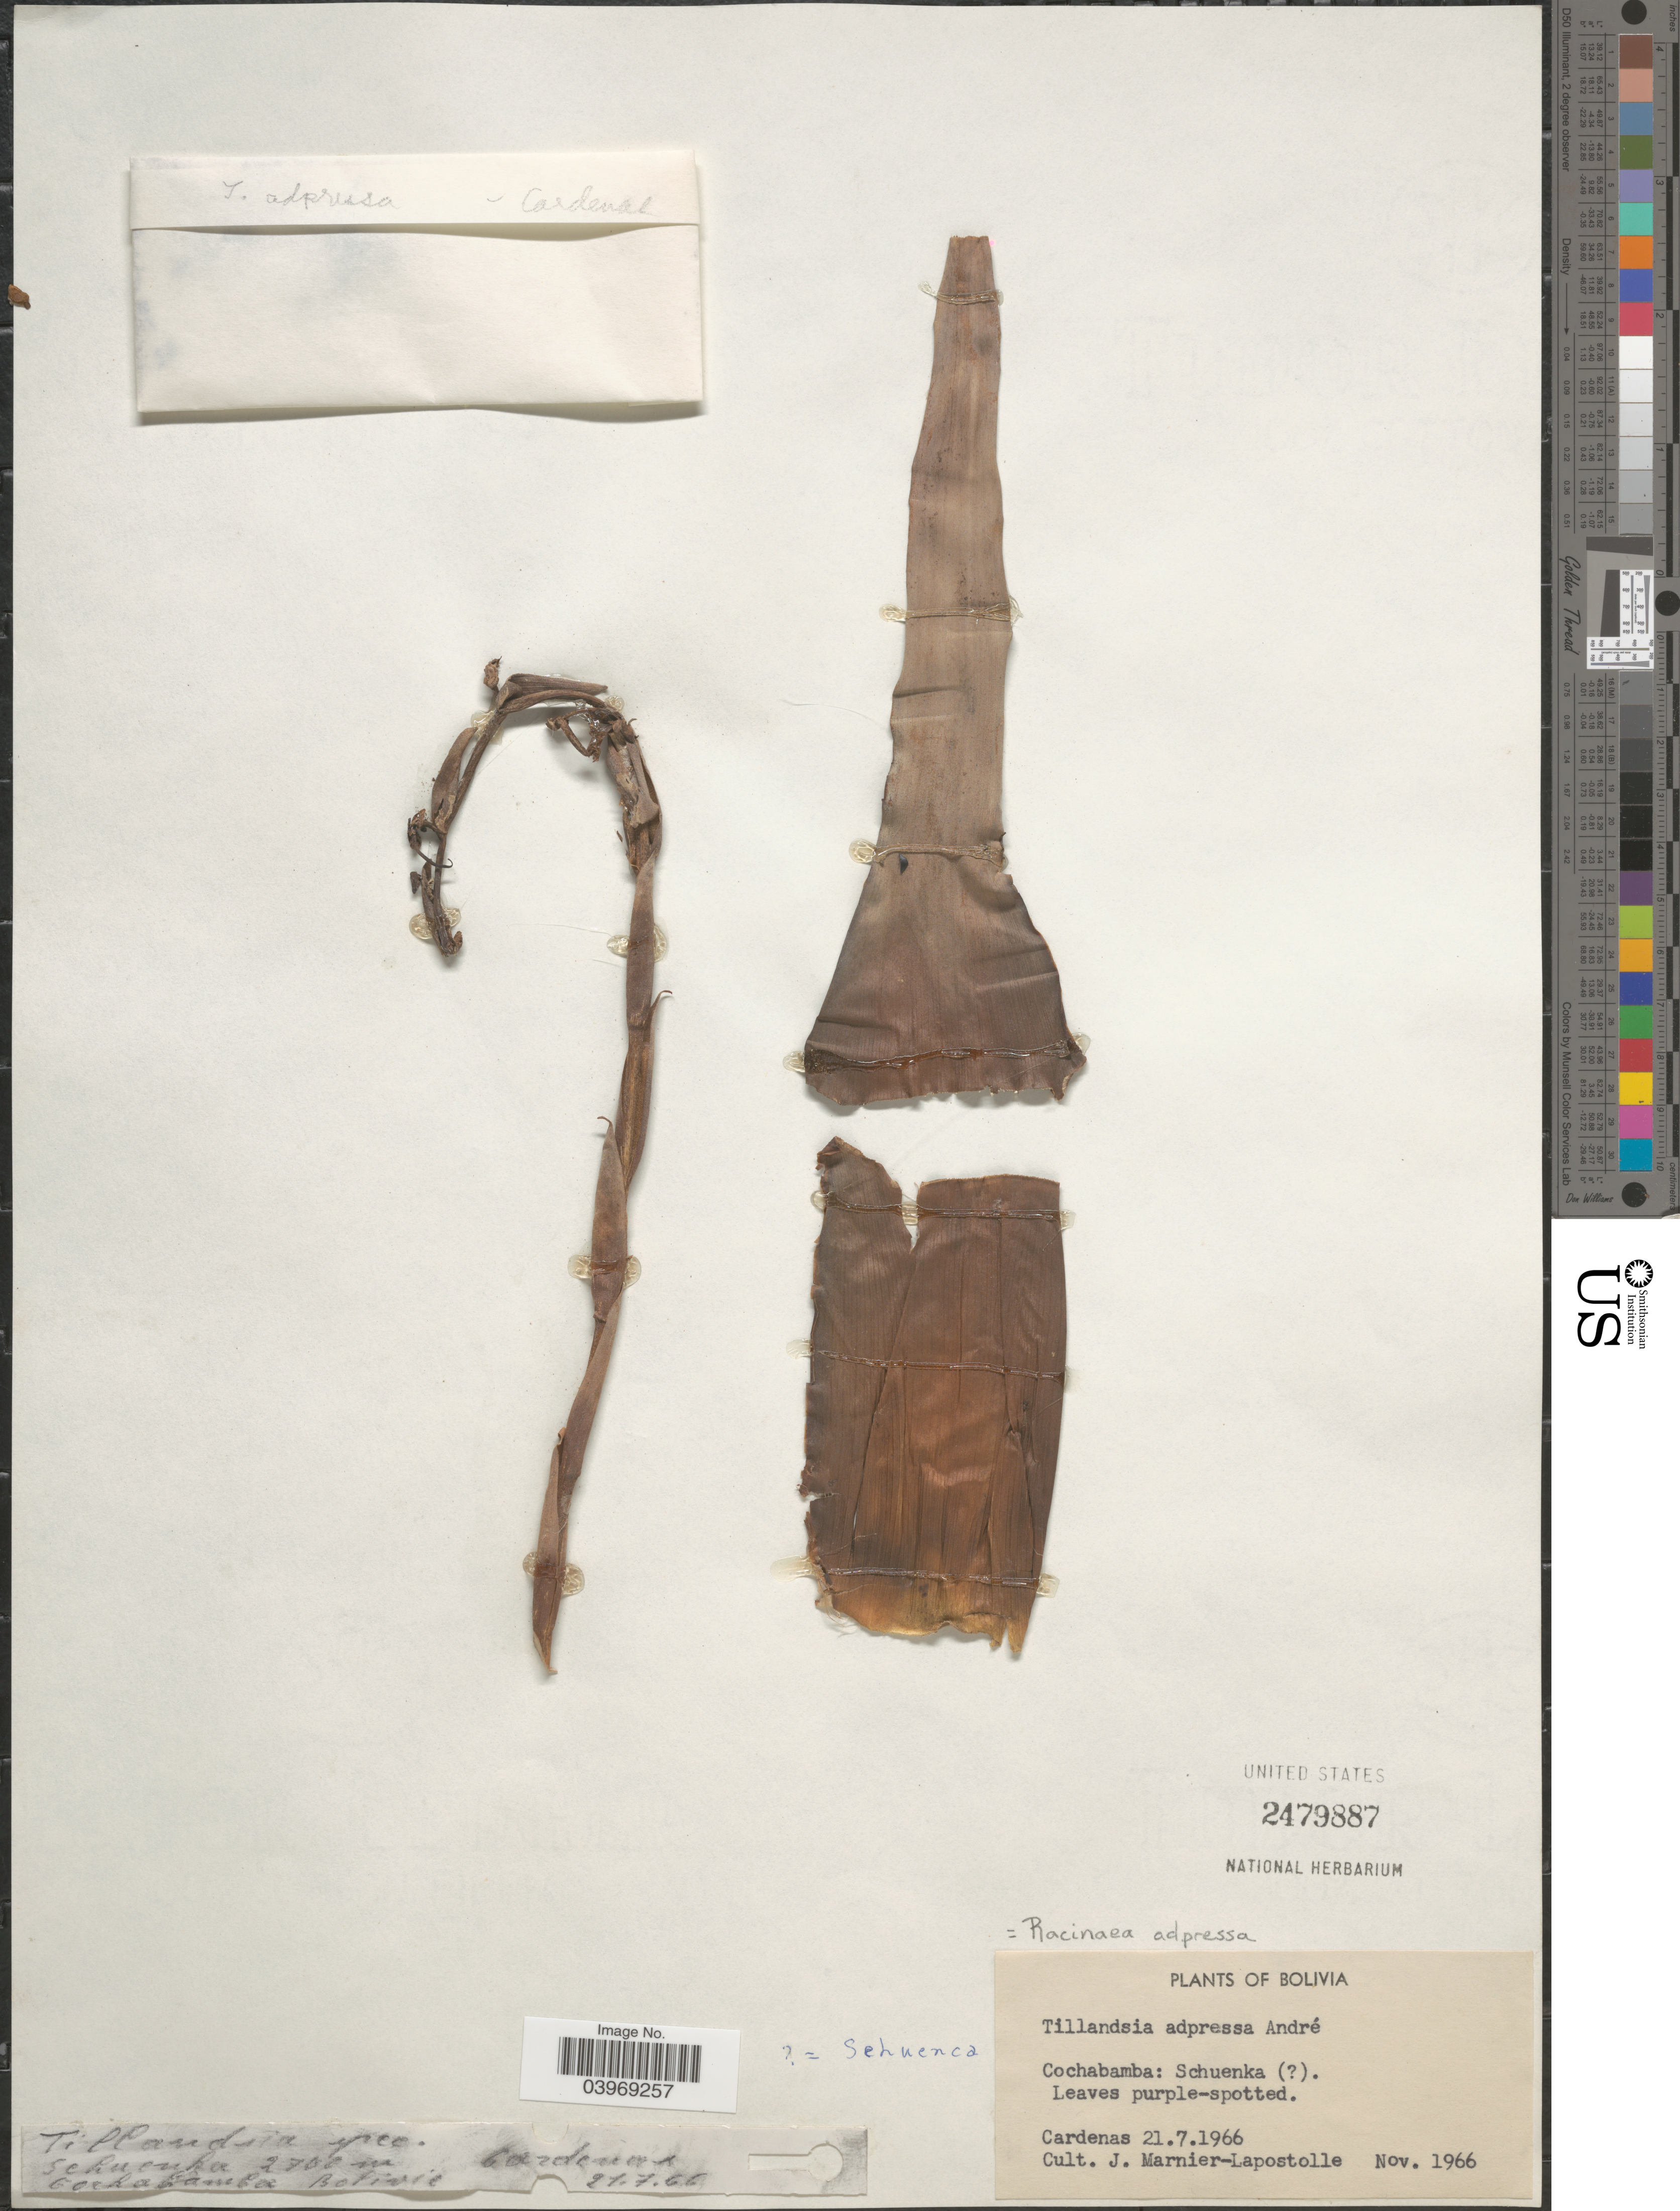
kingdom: Plantae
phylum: Tracheophyta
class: Liliopsida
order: Poales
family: Bromeliaceae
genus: Racinaea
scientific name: Racinaea adpressa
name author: (André) J.R. Grant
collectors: J. Marnier-Lapostolle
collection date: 1966-11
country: Bolivia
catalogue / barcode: US 2479887